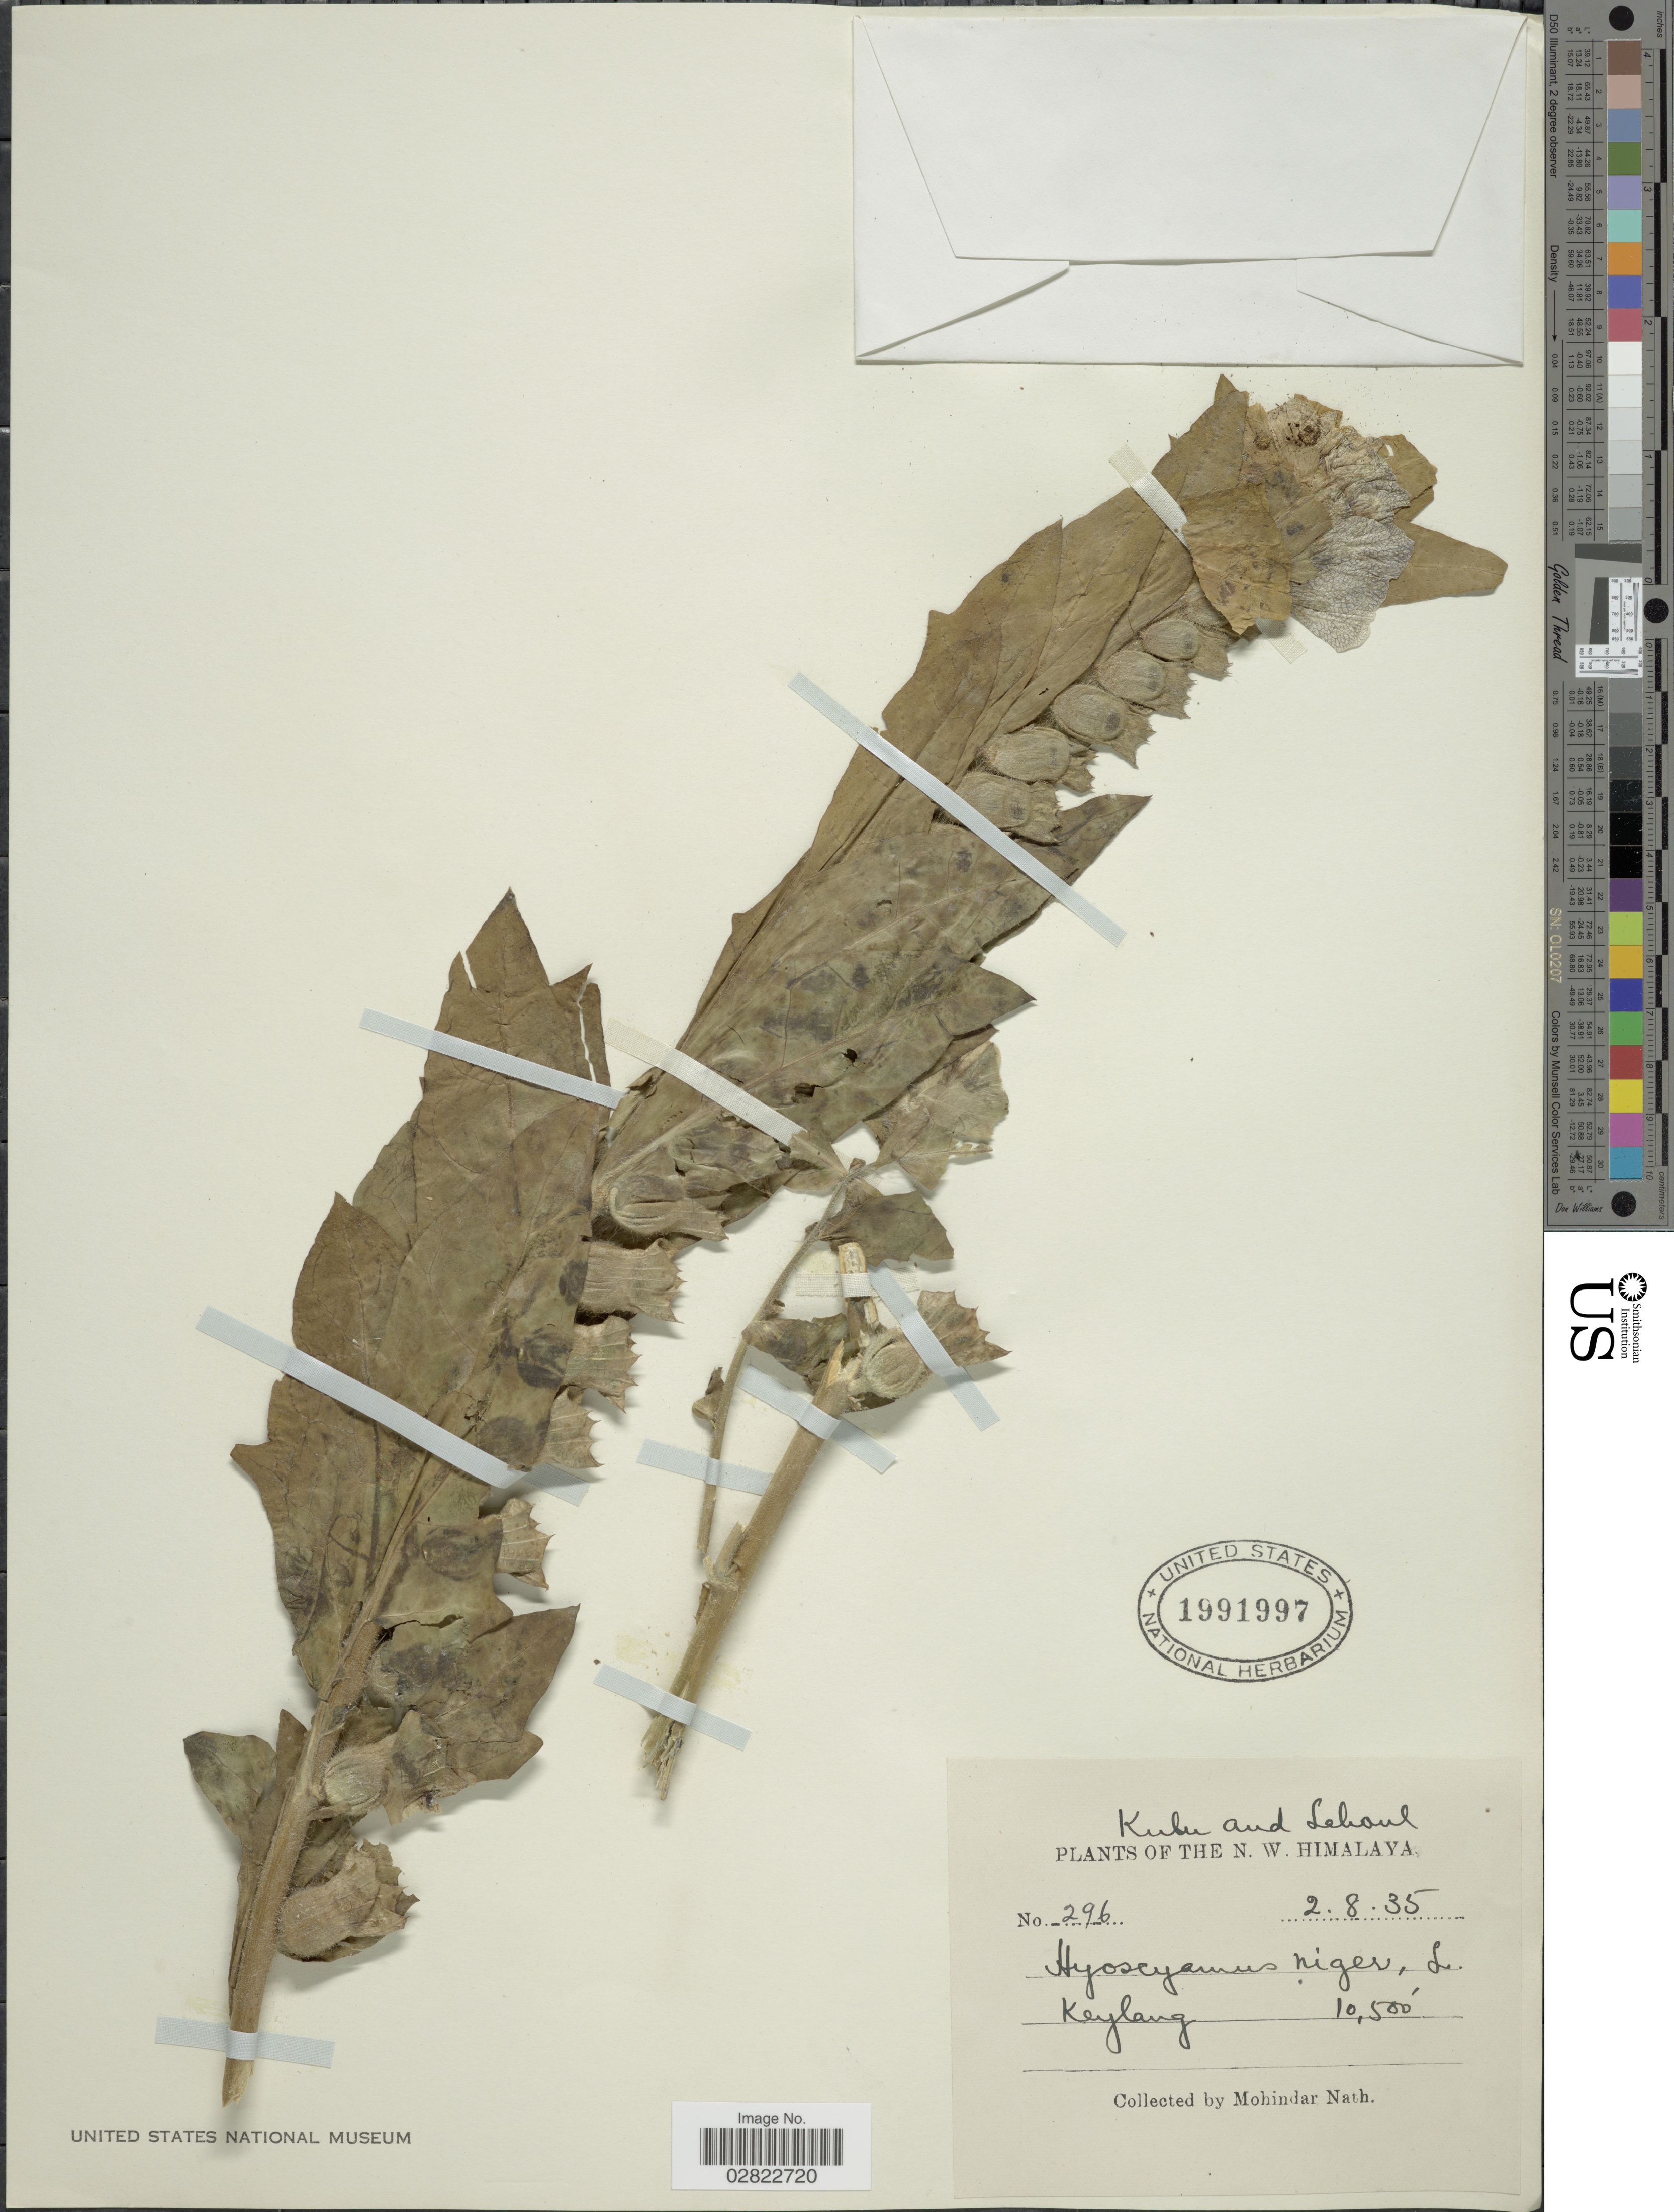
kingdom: Plantae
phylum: Tracheophyta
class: Magnoliopsida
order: Solanales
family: Solanaceae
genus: Hyoscyamus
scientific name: Hyoscyamus niger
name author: L.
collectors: M. Nath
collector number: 296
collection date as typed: Transcribed d/m/y: 2/8/34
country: India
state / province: Himachal Pradesh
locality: Kuku and Lebaul, N.W. Himalaya, Keylang.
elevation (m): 3200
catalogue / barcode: US 1991997